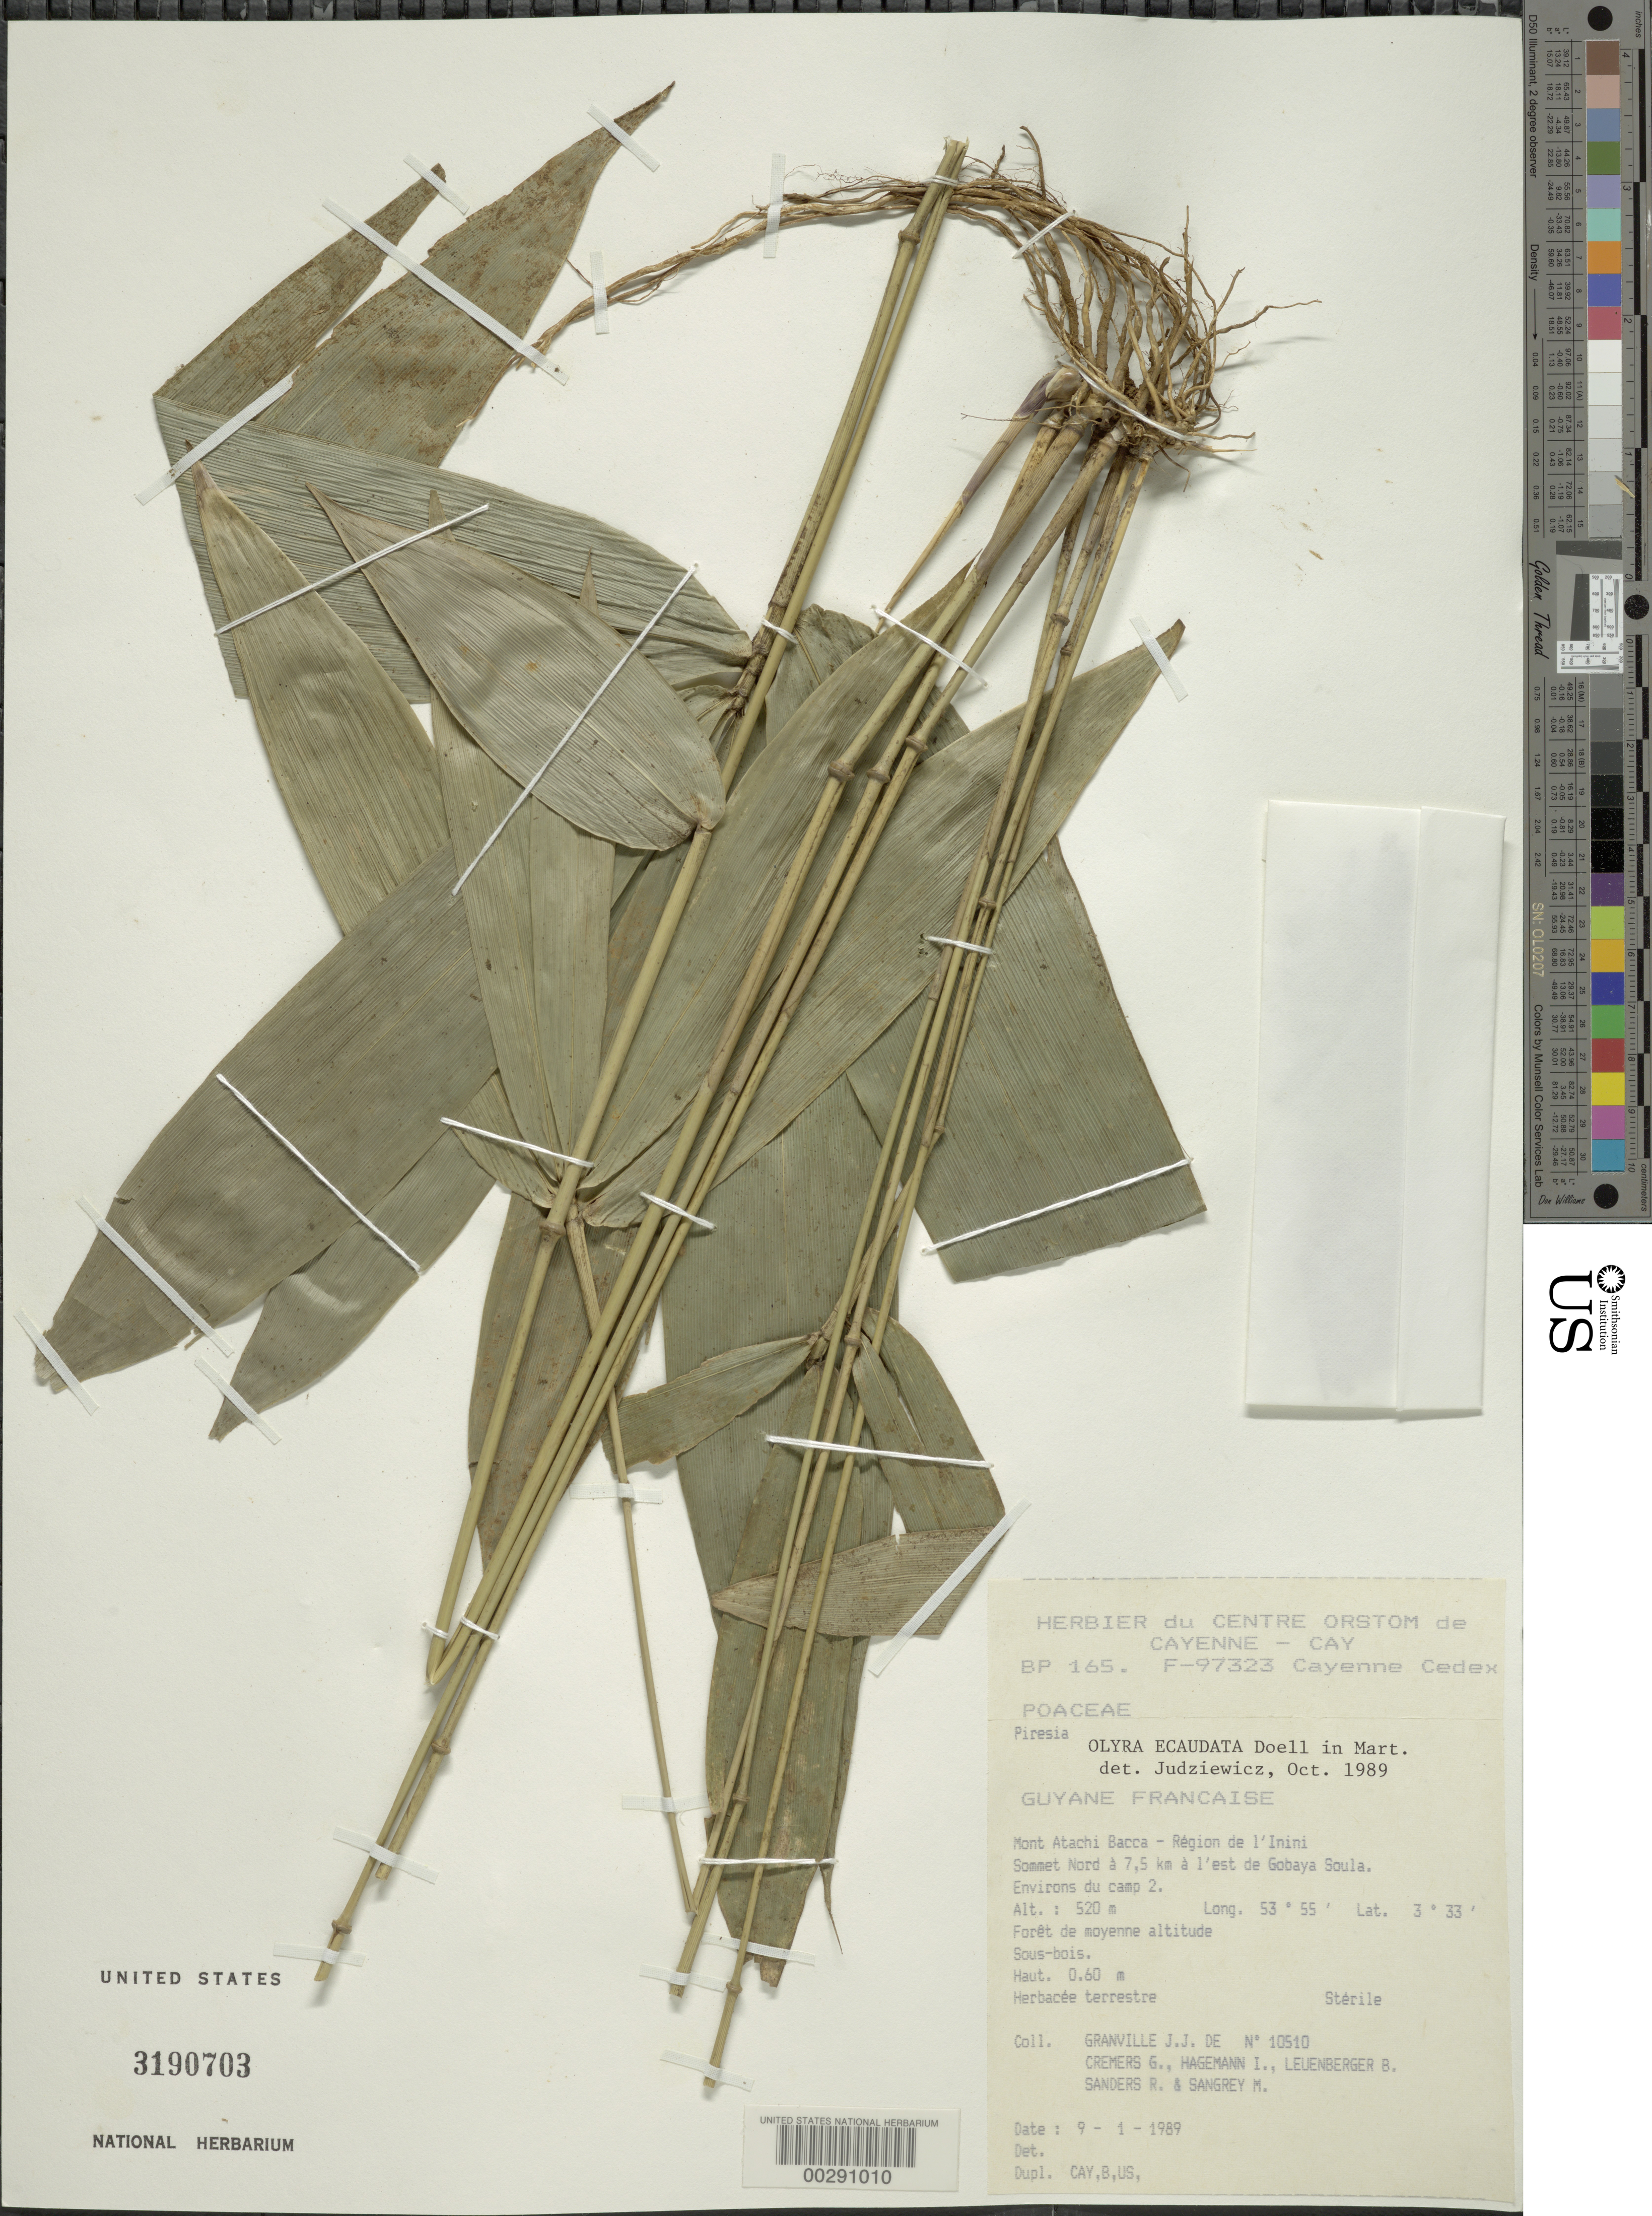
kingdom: Plantae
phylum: Tracheophyta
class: Liliopsida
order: Poales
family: Poaceae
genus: Olyra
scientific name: Olyra ecaudata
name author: Döll in Mart.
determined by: Judziewicz, E. J.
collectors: J.-J. de Granville, G. Cremers, I. Hagemann, B. Leuenberger & M. S. Sangrey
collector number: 10510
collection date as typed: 09 Jan 1989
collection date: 1989-01-09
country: French Guiana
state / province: Saint-Laurent-du-Maroni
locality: Not (?) atachi bacca, n summit, 7.5 km e of gobaya soula, vicinity of camp no. 2. [in former inini arrondissement.]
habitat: Forest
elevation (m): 520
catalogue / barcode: US 3190703